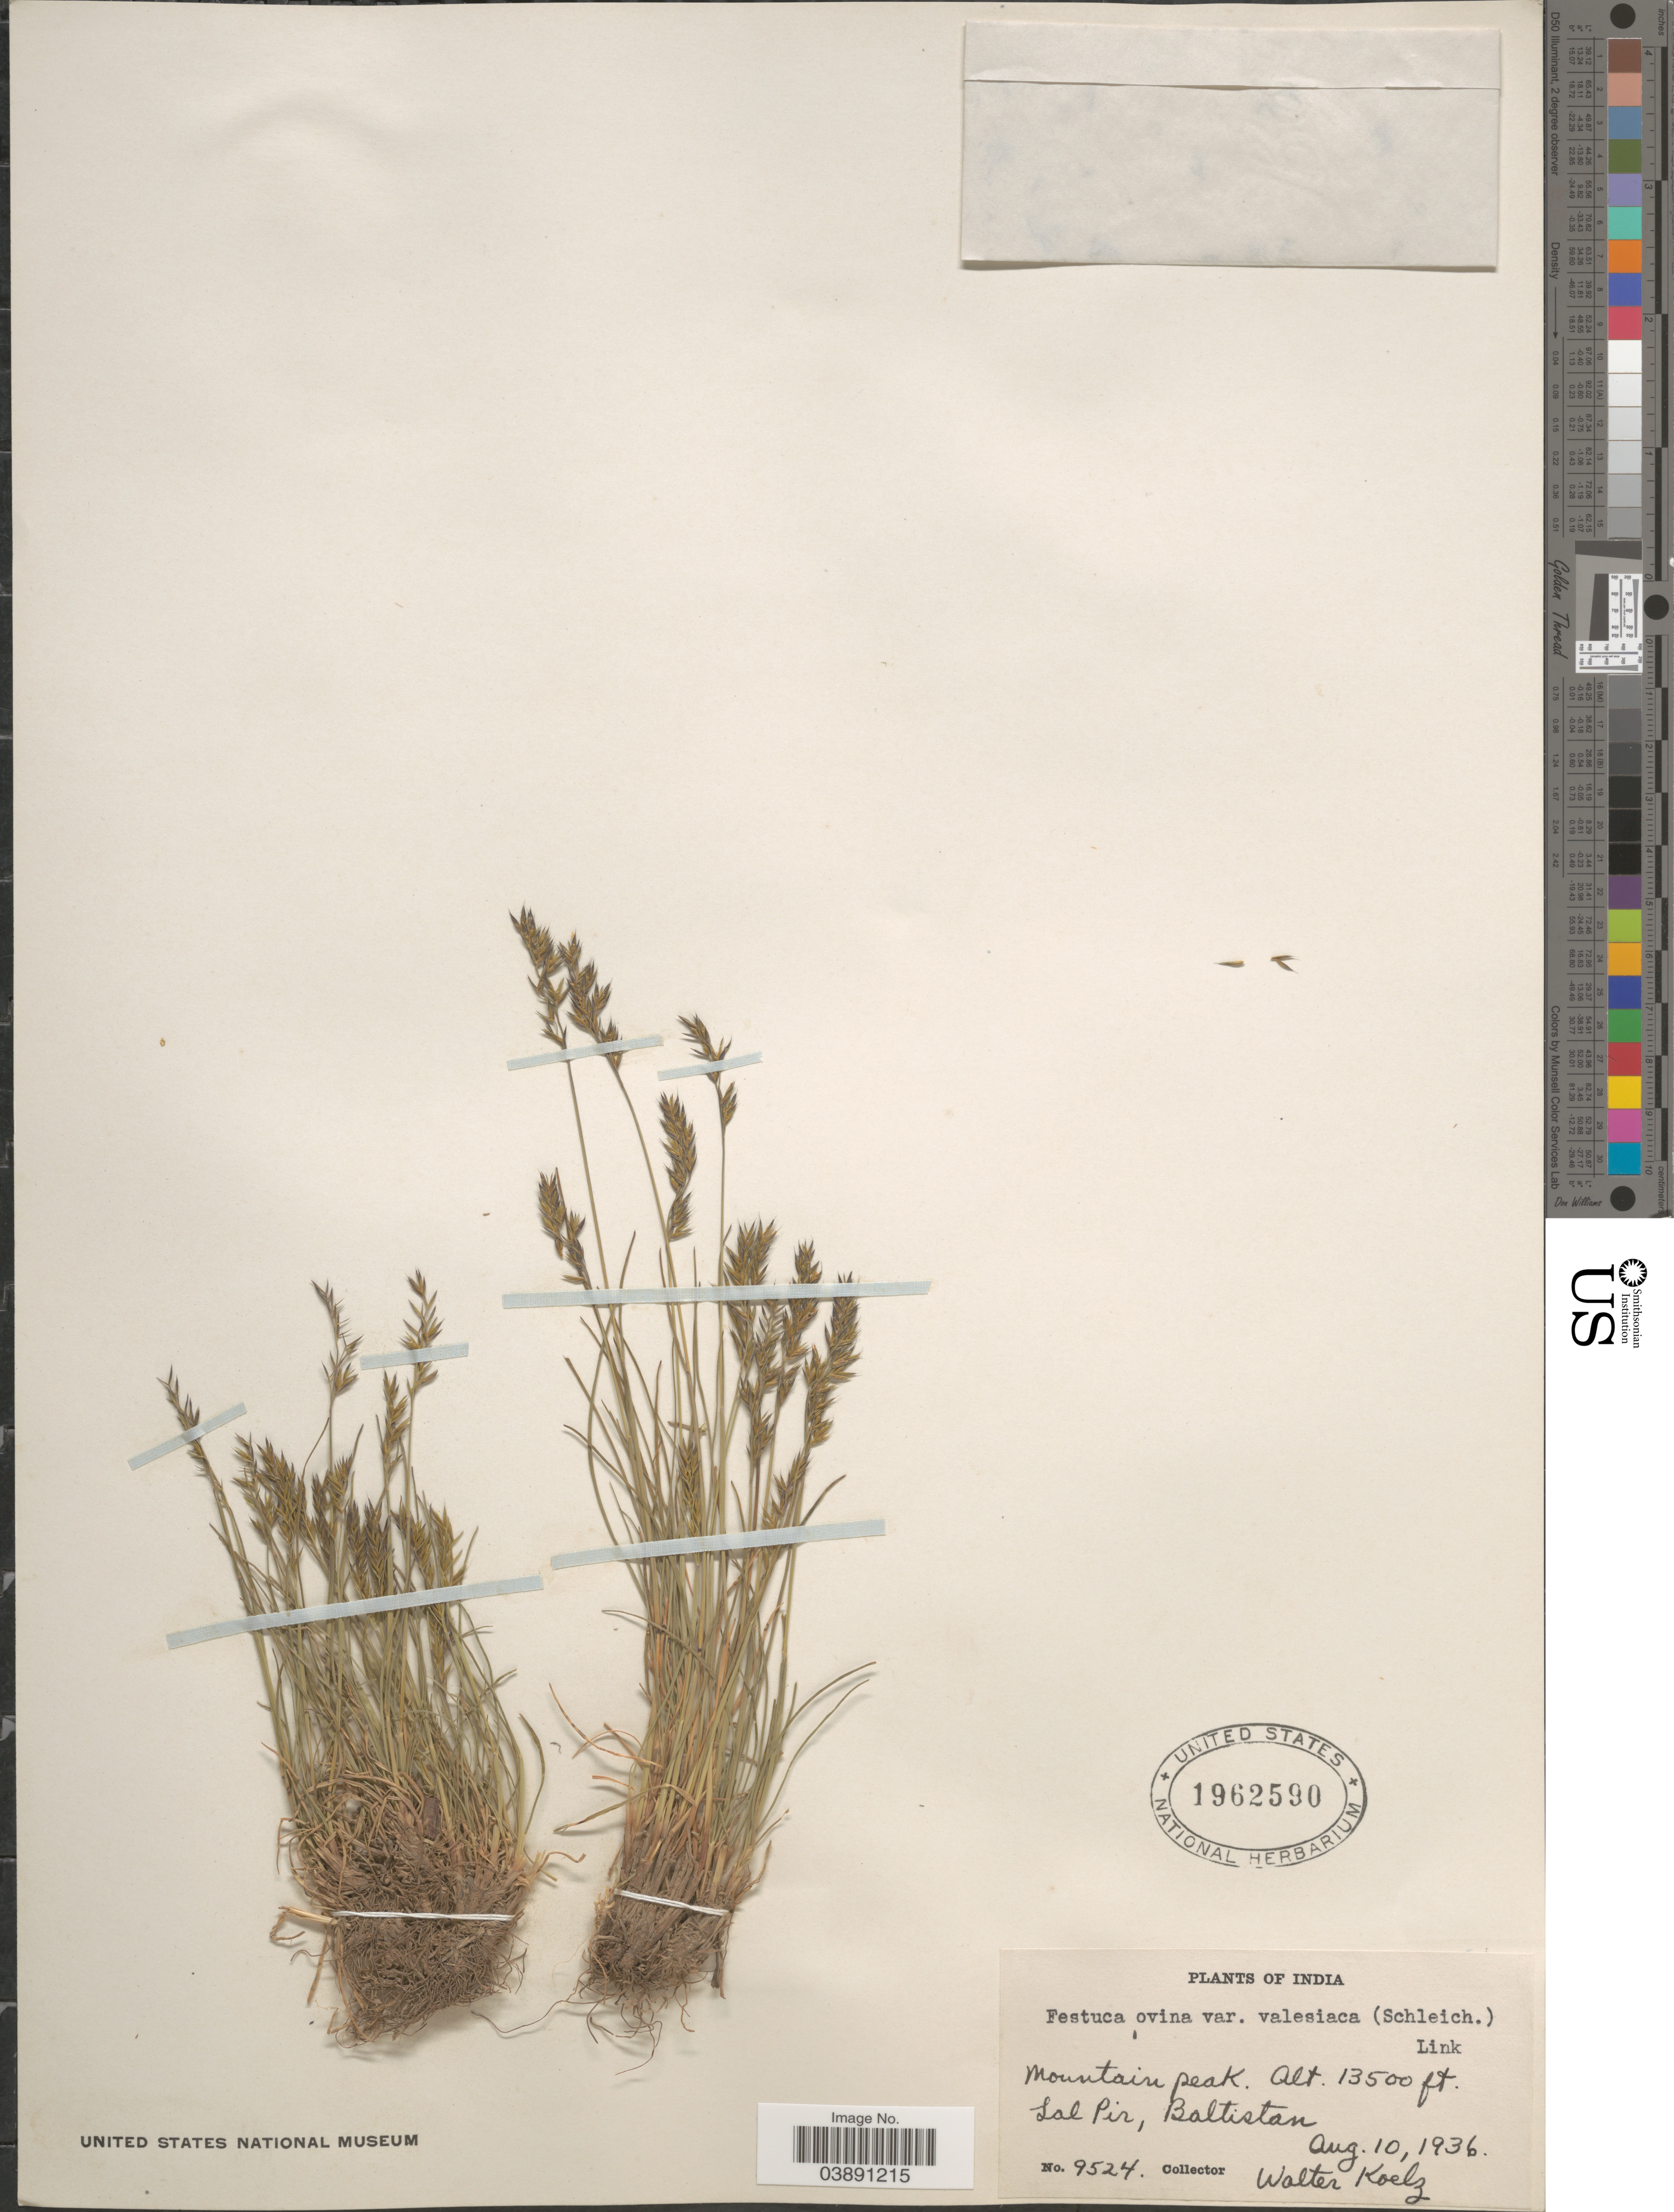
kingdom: Plantae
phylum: Tracheophyta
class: Liliopsida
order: Poales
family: Poaceae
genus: Festuca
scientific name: Festuca valesiaca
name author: Schleich. ex Gaudin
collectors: W. N. Koelz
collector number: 9524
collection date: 1936-08-10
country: Pakistan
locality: Mountain peak. Lal Pir, Baltistan.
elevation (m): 4115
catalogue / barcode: US 1962590